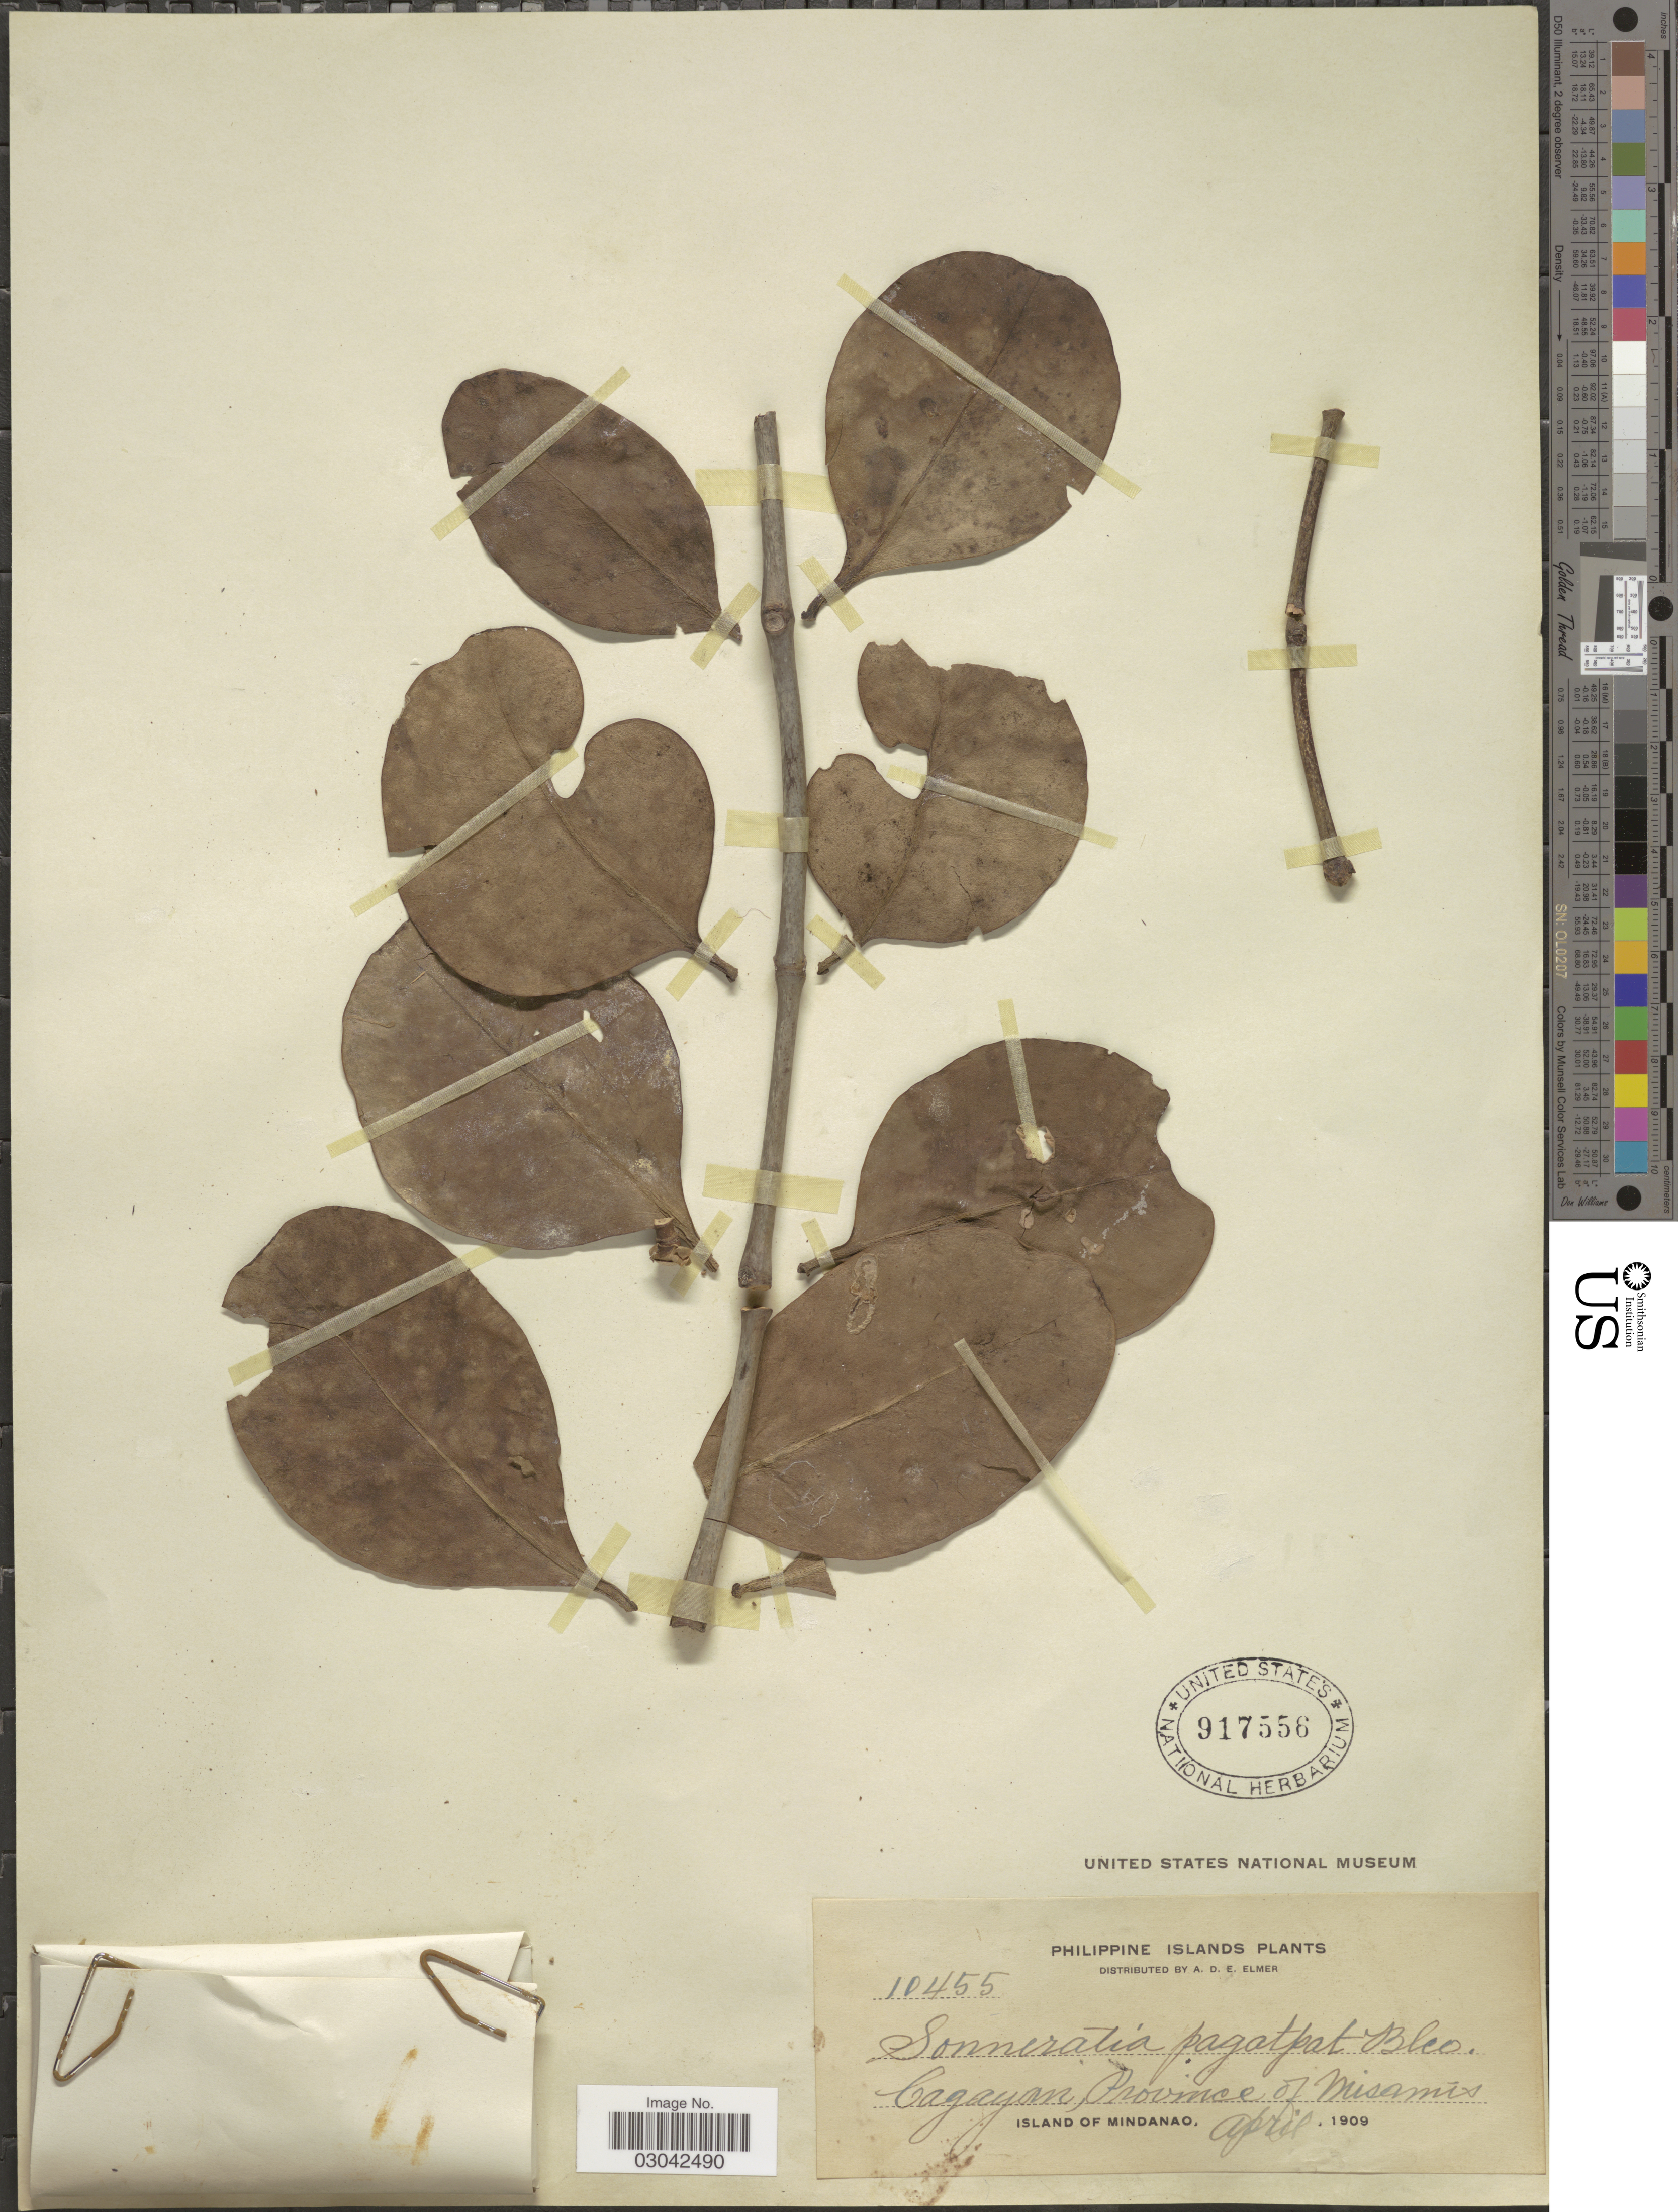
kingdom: Plantae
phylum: Tracheophyta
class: Magnoliopsida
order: Myrtales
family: Lythraceae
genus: Sonneratia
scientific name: Sonneratia pagatpat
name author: Blanco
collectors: A. D. E. Elmer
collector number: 10455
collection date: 1909-04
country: Philippines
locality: Cagayan, Province of Misamis. Island of Mindanao.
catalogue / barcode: US 917556